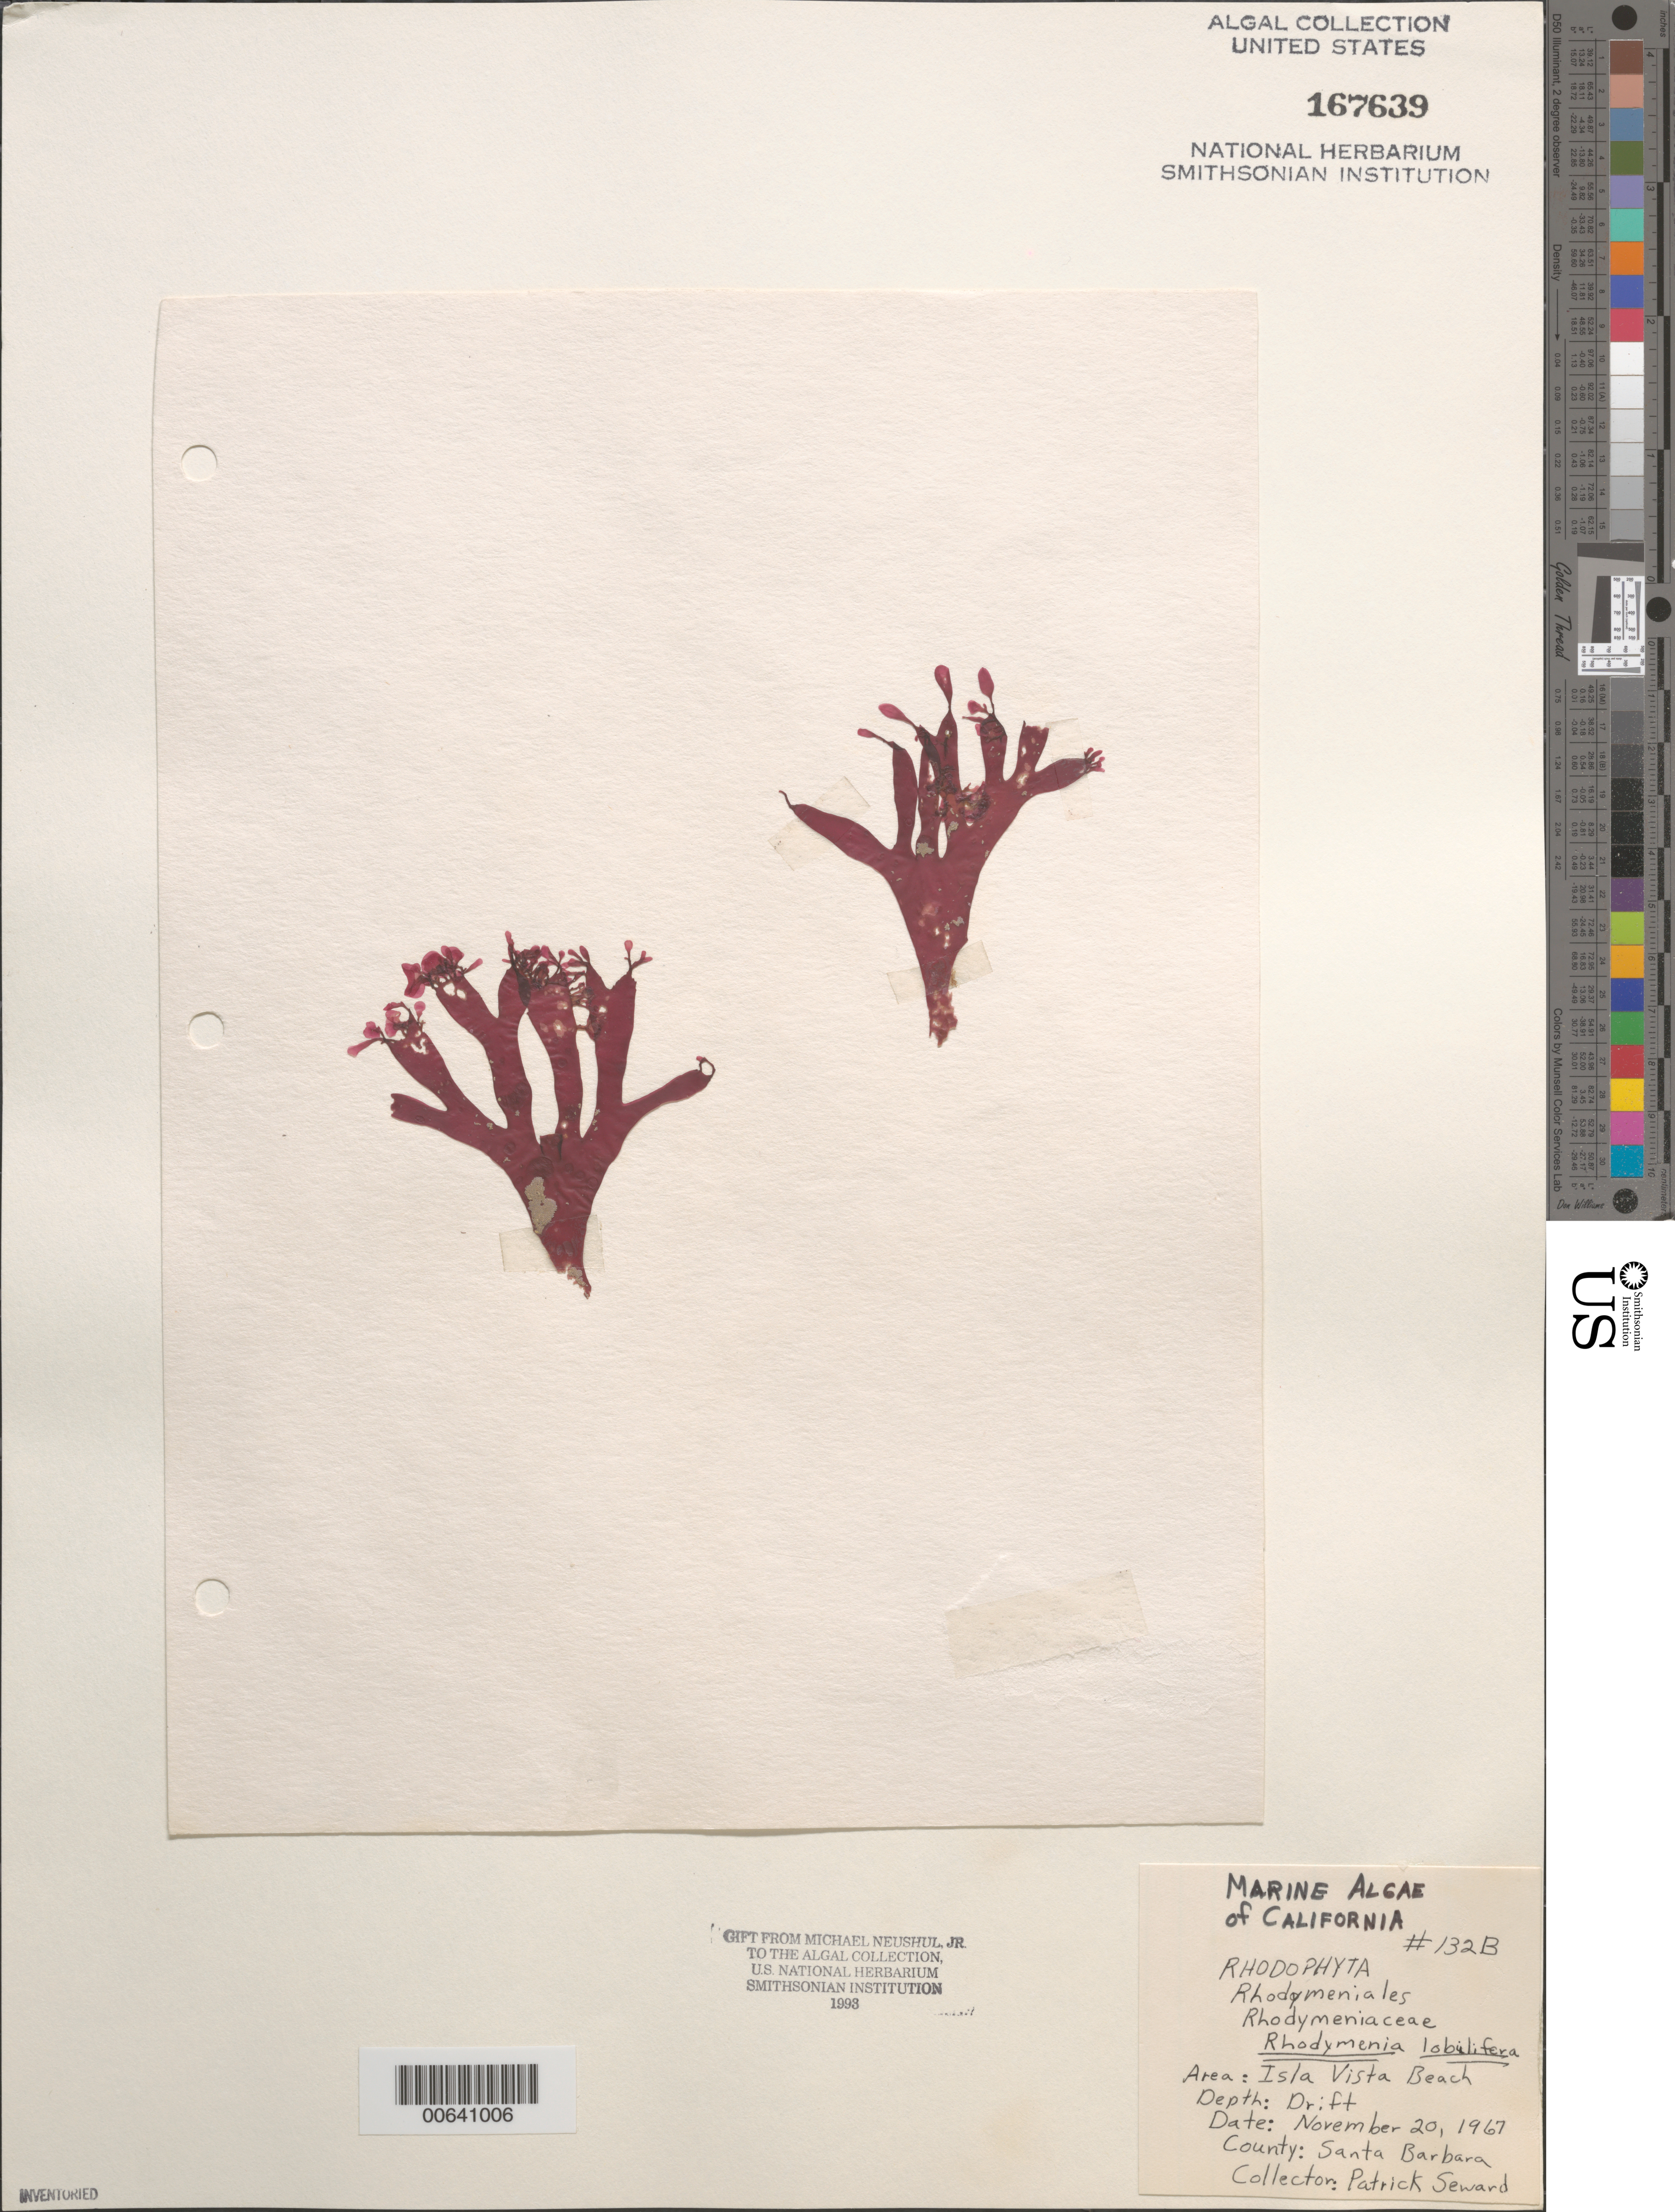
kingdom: Plantae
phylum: Rhodophyta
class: Florideophyceae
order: Rhodymeniales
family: Rhodymeniaceae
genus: Rhodymenia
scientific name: Rhodymenia pacifica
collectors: P. Seward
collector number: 132B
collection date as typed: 20 Nov 1967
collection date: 1967-11-20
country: United States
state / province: California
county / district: Santa Barbara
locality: Isla Vista Beach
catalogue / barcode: US 167639